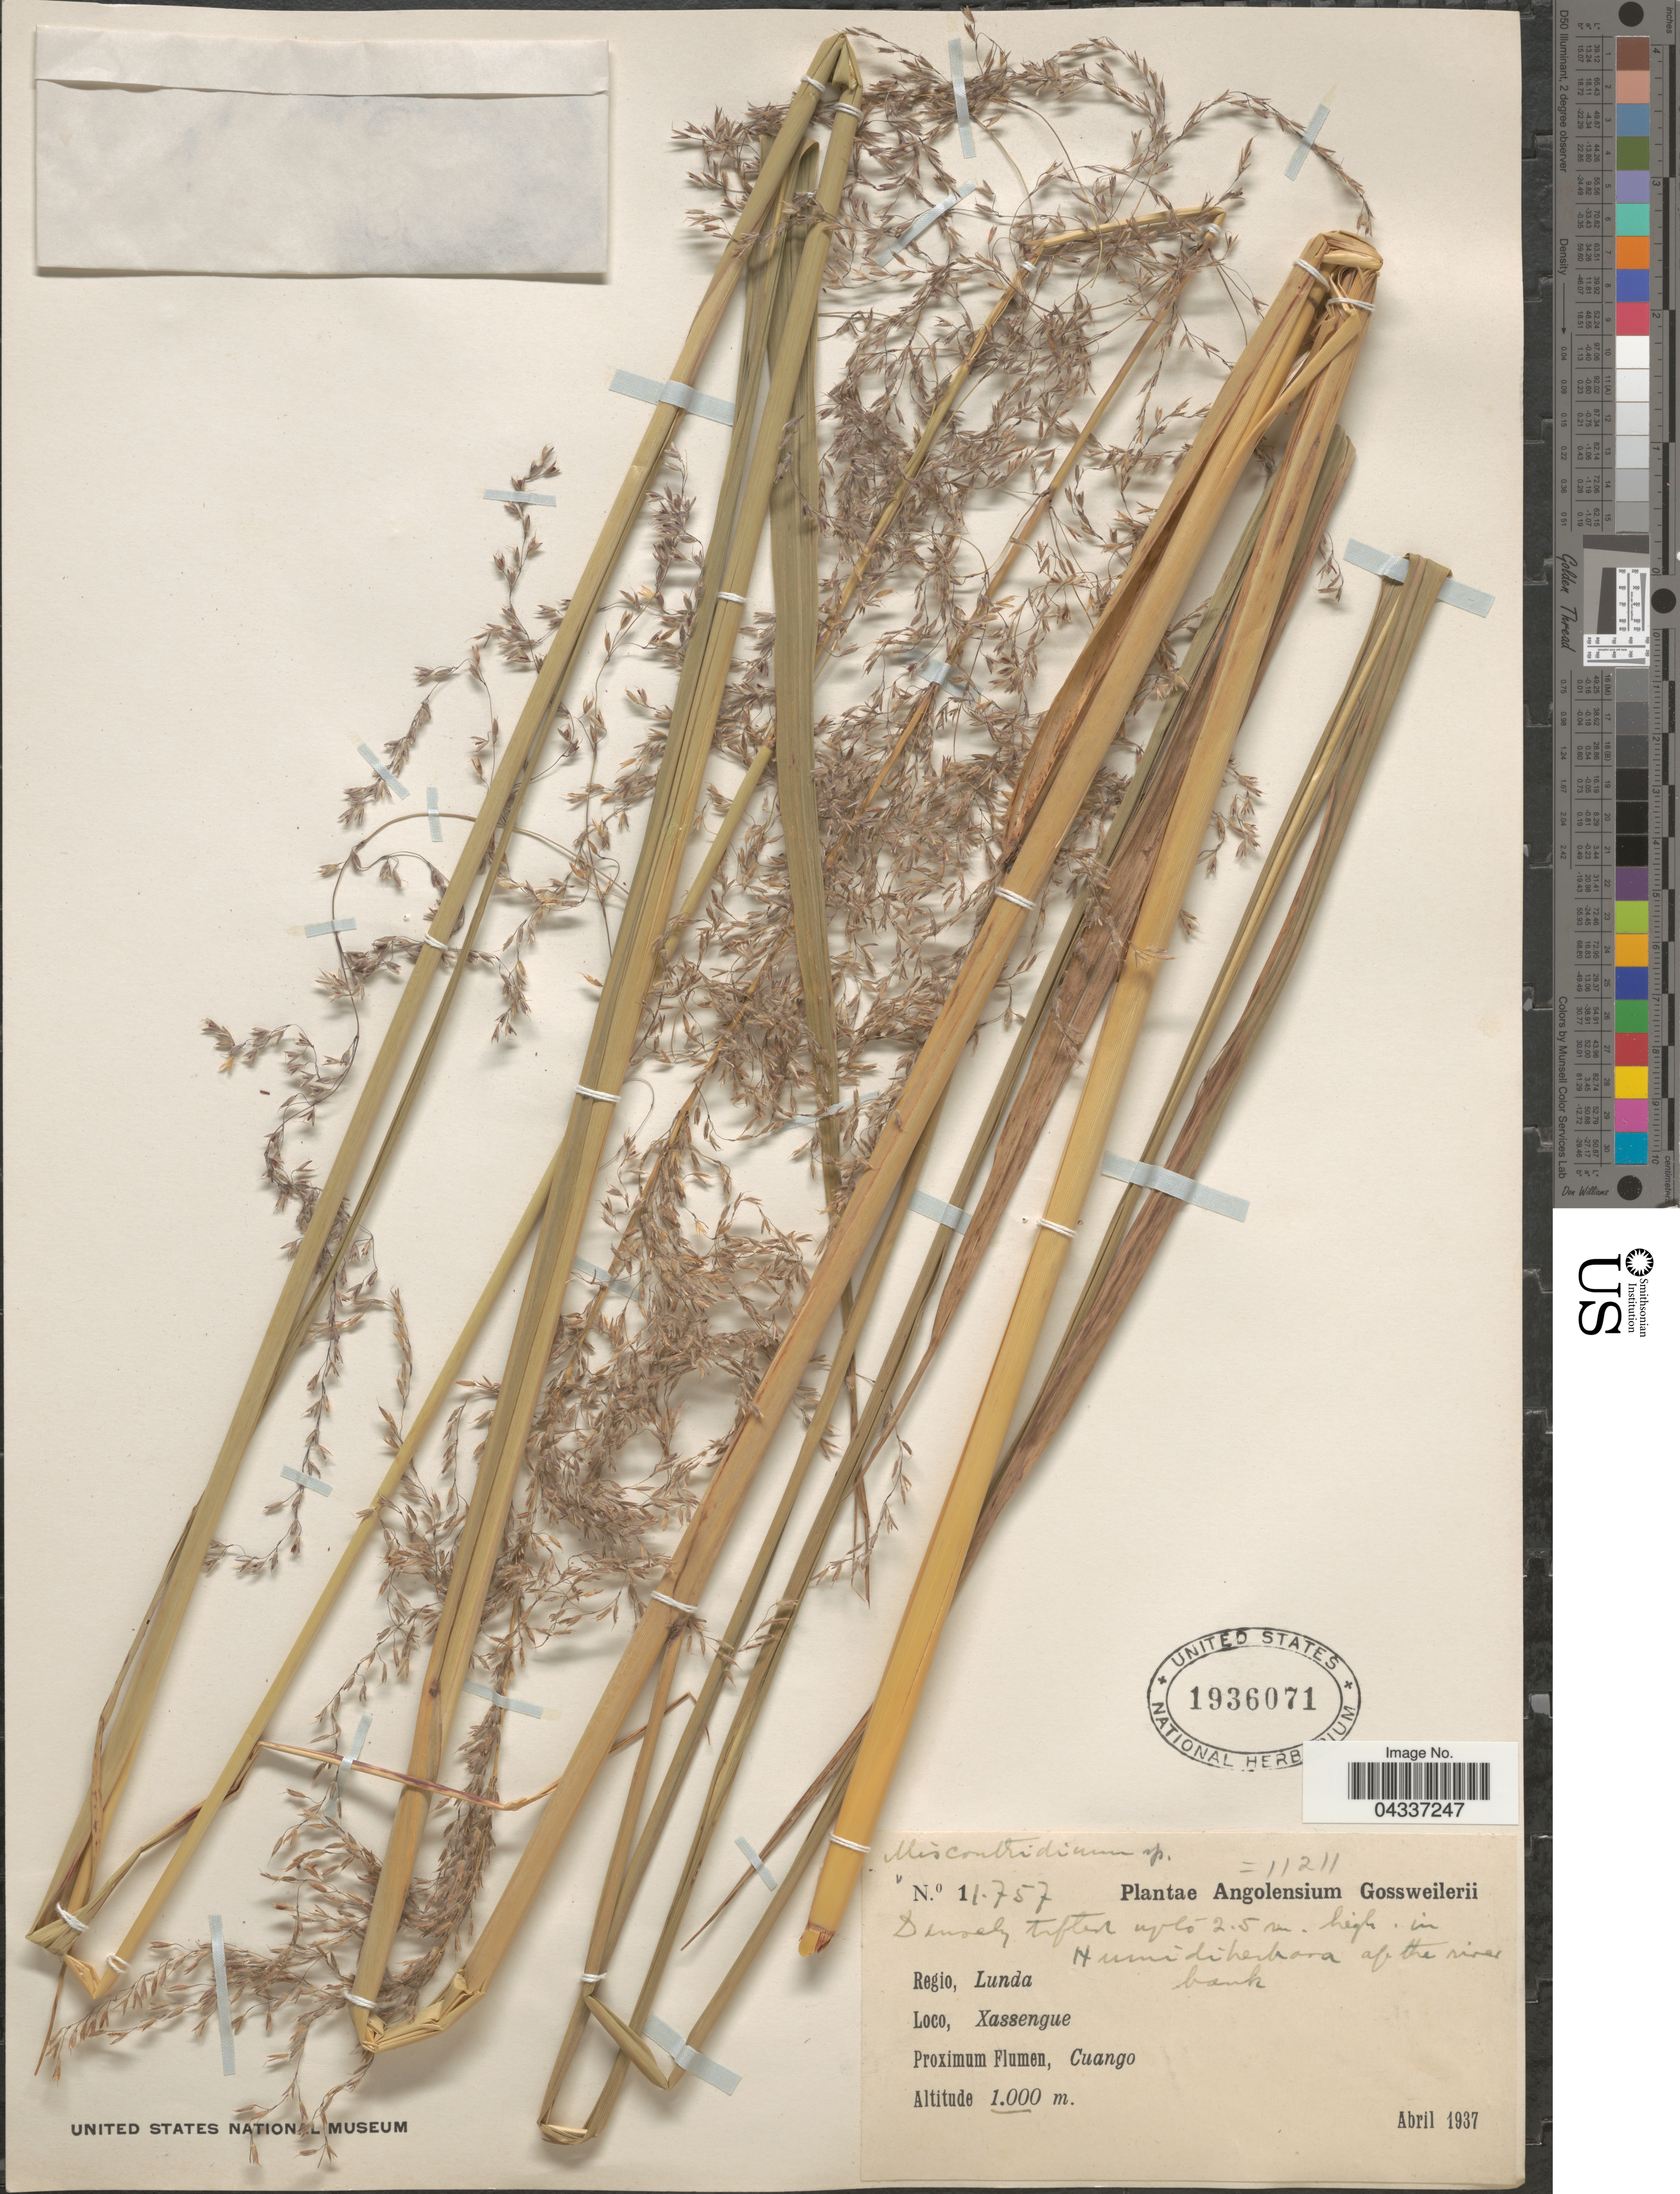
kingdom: Plantae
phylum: Tracheophyta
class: Liliopsida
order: Poales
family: Poaceae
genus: Miscanthidium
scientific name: Miscanthidium sp.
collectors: -. Gossweiler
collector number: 11757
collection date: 1937-04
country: Angola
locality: Angolensium. Regio, Lunda. Xassengue. Proximum Flumen, Cuango.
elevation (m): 1000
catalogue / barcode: US 1936071